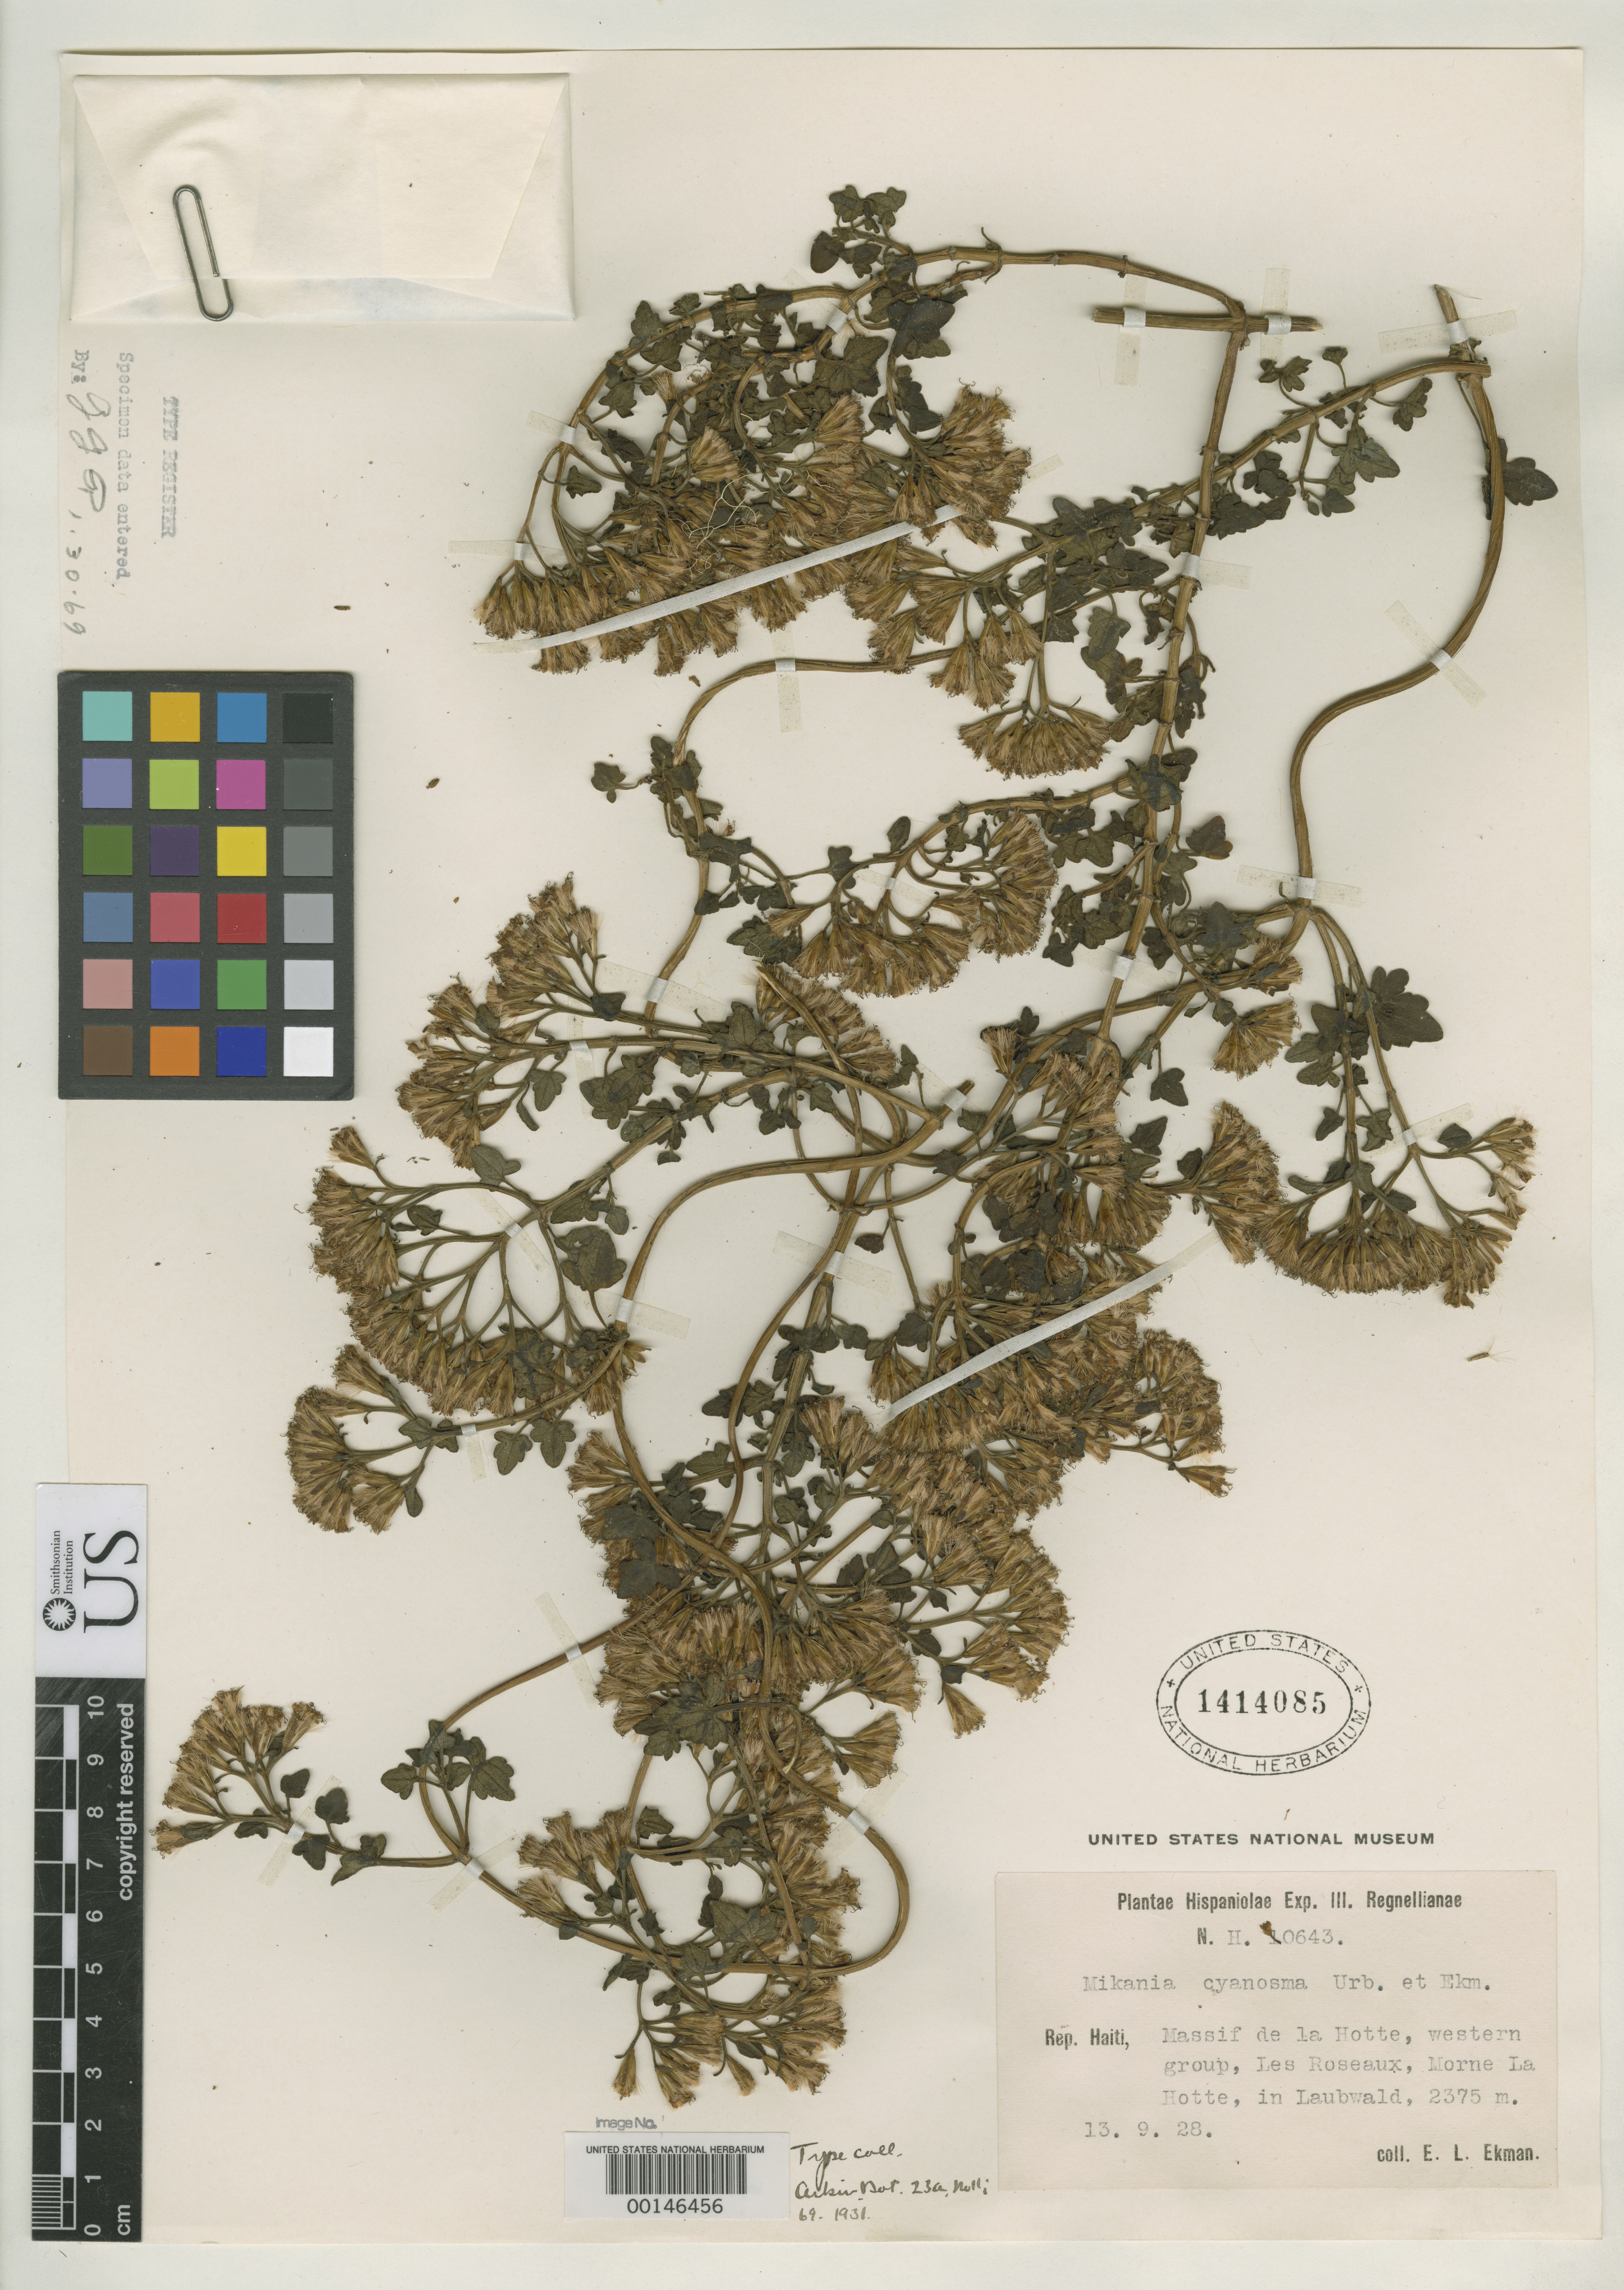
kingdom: Plantae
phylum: Tracheophyta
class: Magnoliopsida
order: Asterales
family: Asteraceae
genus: Mikania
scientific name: Mikania cyanosma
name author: Urb. & Ekman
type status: Isotype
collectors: E. L. Ekman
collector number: H 10643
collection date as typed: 13 Aug 1928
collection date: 1928-08-13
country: Haiti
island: Hispaniola Island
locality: Massif de La Hotte, Morne de La Hotte, les Roseaux.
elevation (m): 2375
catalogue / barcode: US 1414085